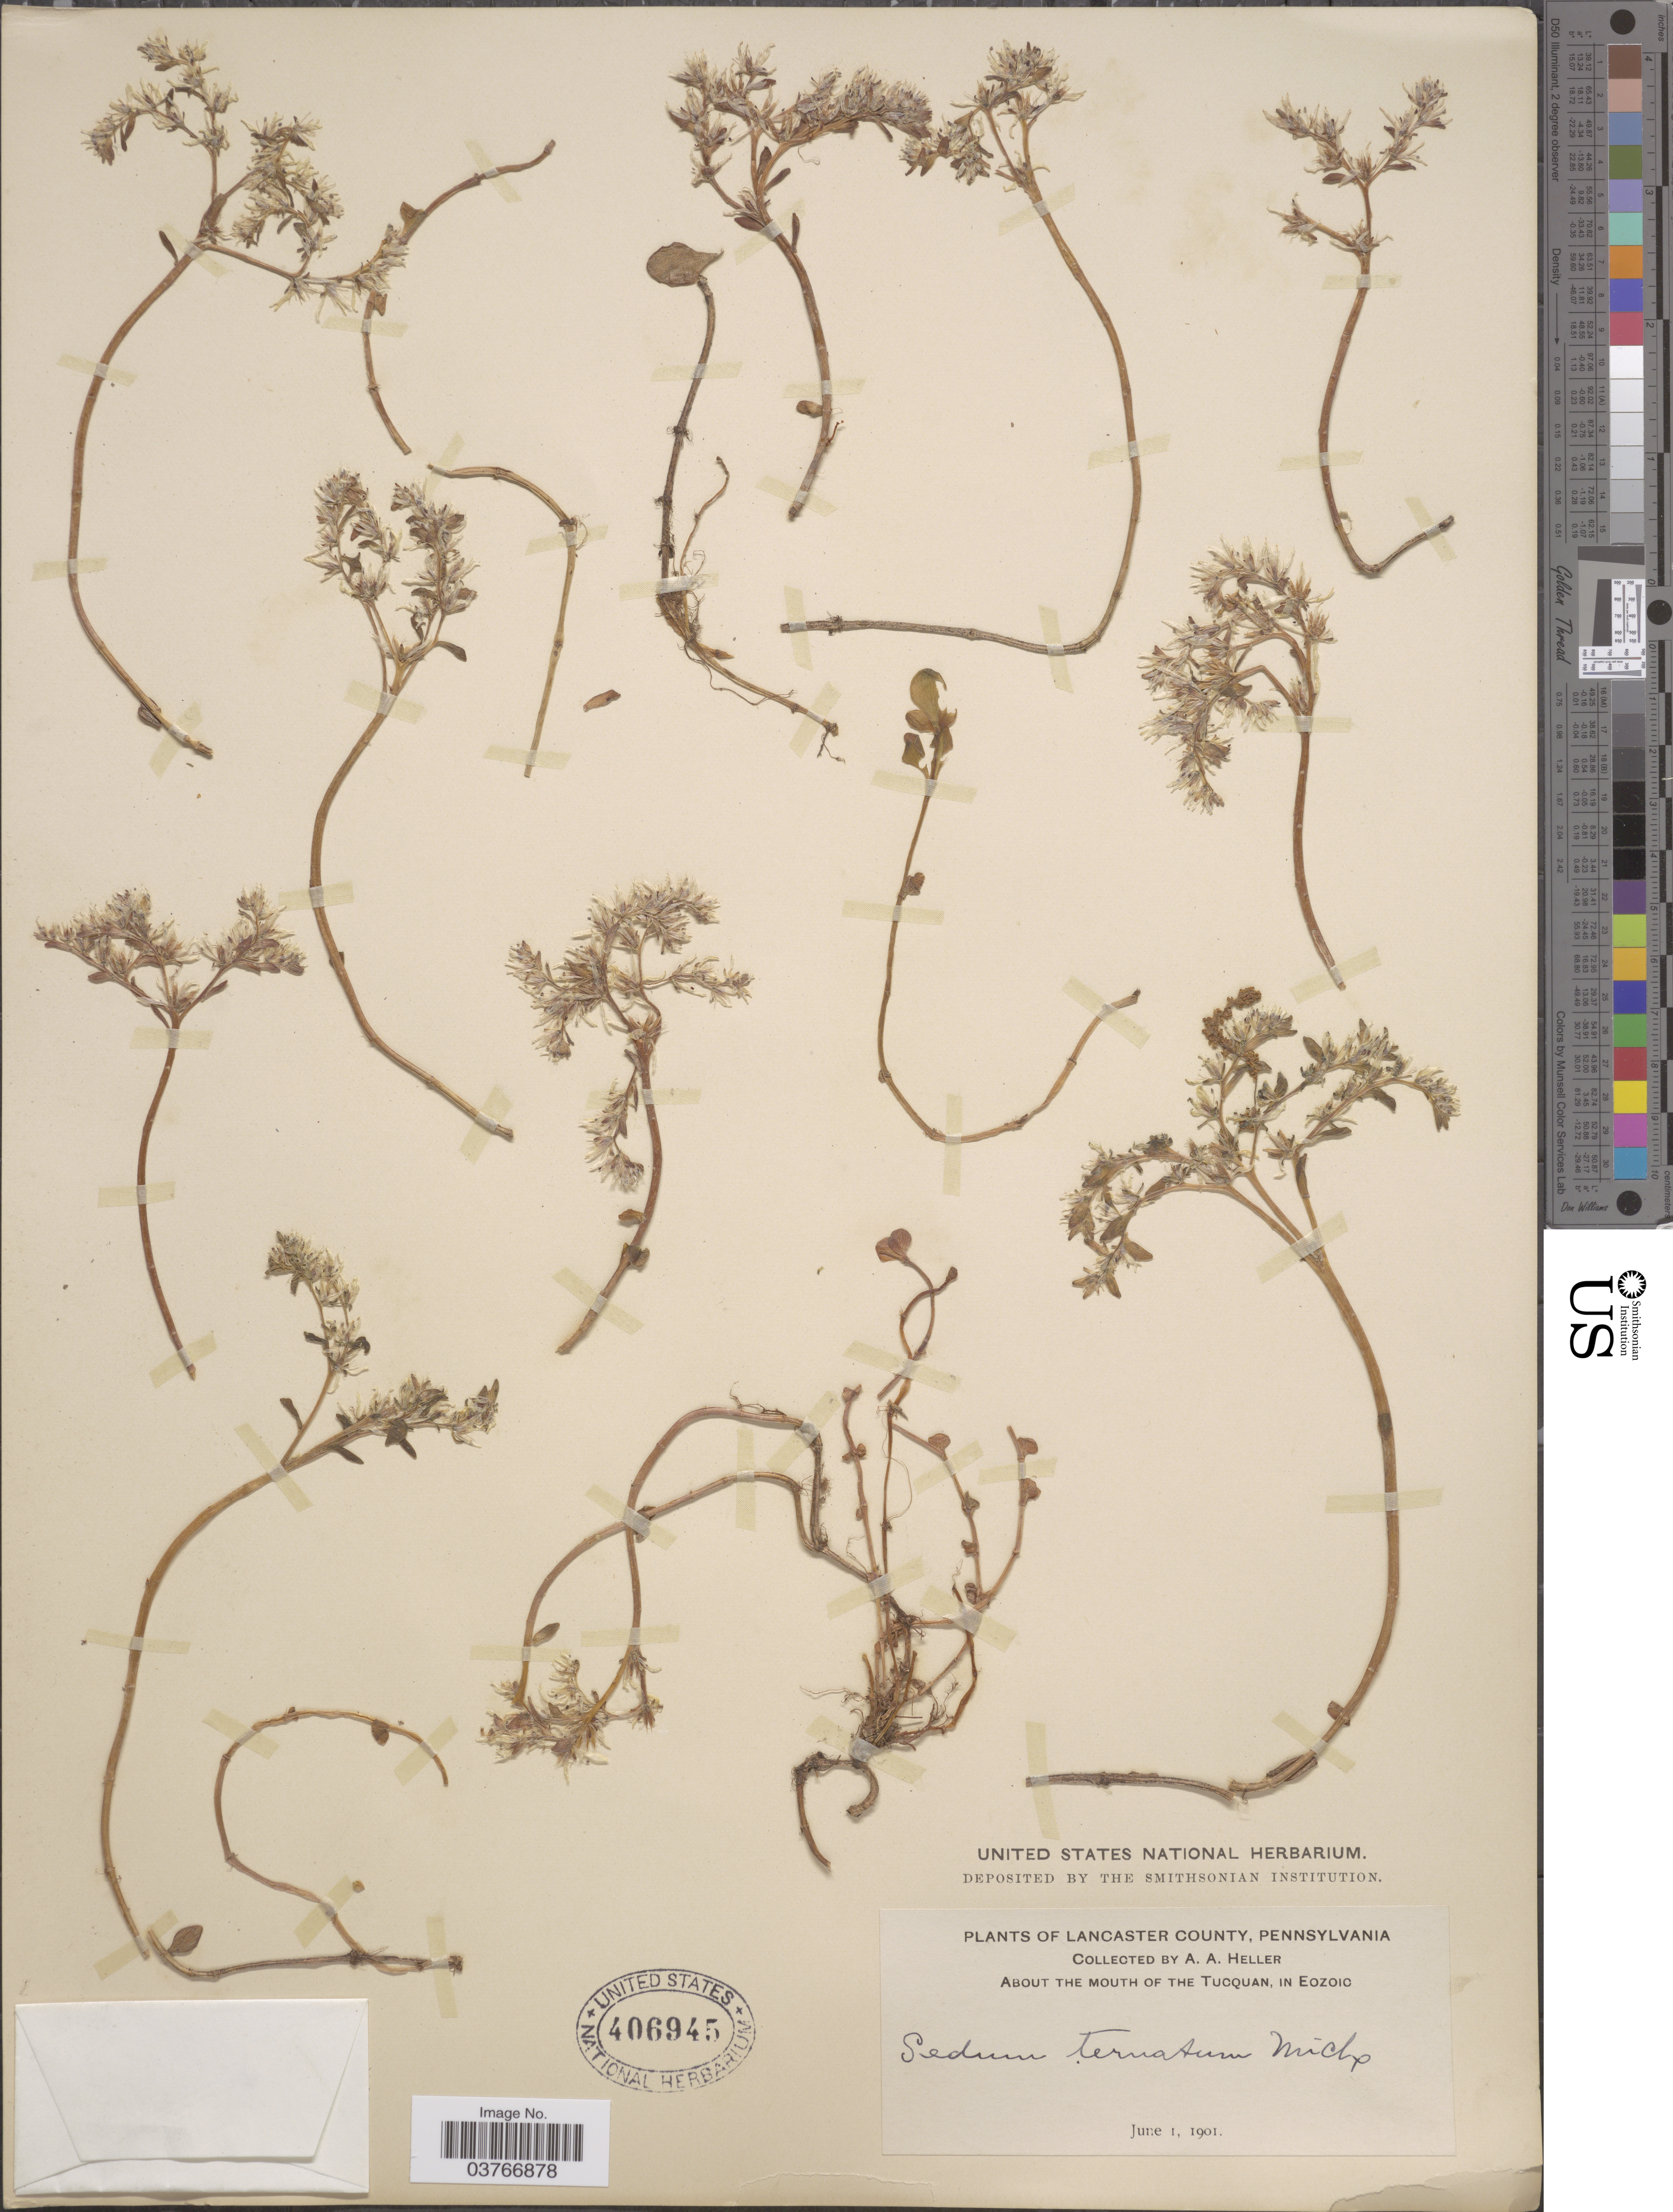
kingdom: Plantae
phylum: Tracheophyta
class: Magnoliopsida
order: Saxifragales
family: Crassulaceae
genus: Sedum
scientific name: Sedum ternatum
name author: Michx.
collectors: A. A. Heller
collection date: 1901-06-01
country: United States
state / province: Pennsylvania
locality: Lancaster County. About the mouth of the Tucquan, in Eozoic.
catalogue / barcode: US 406945